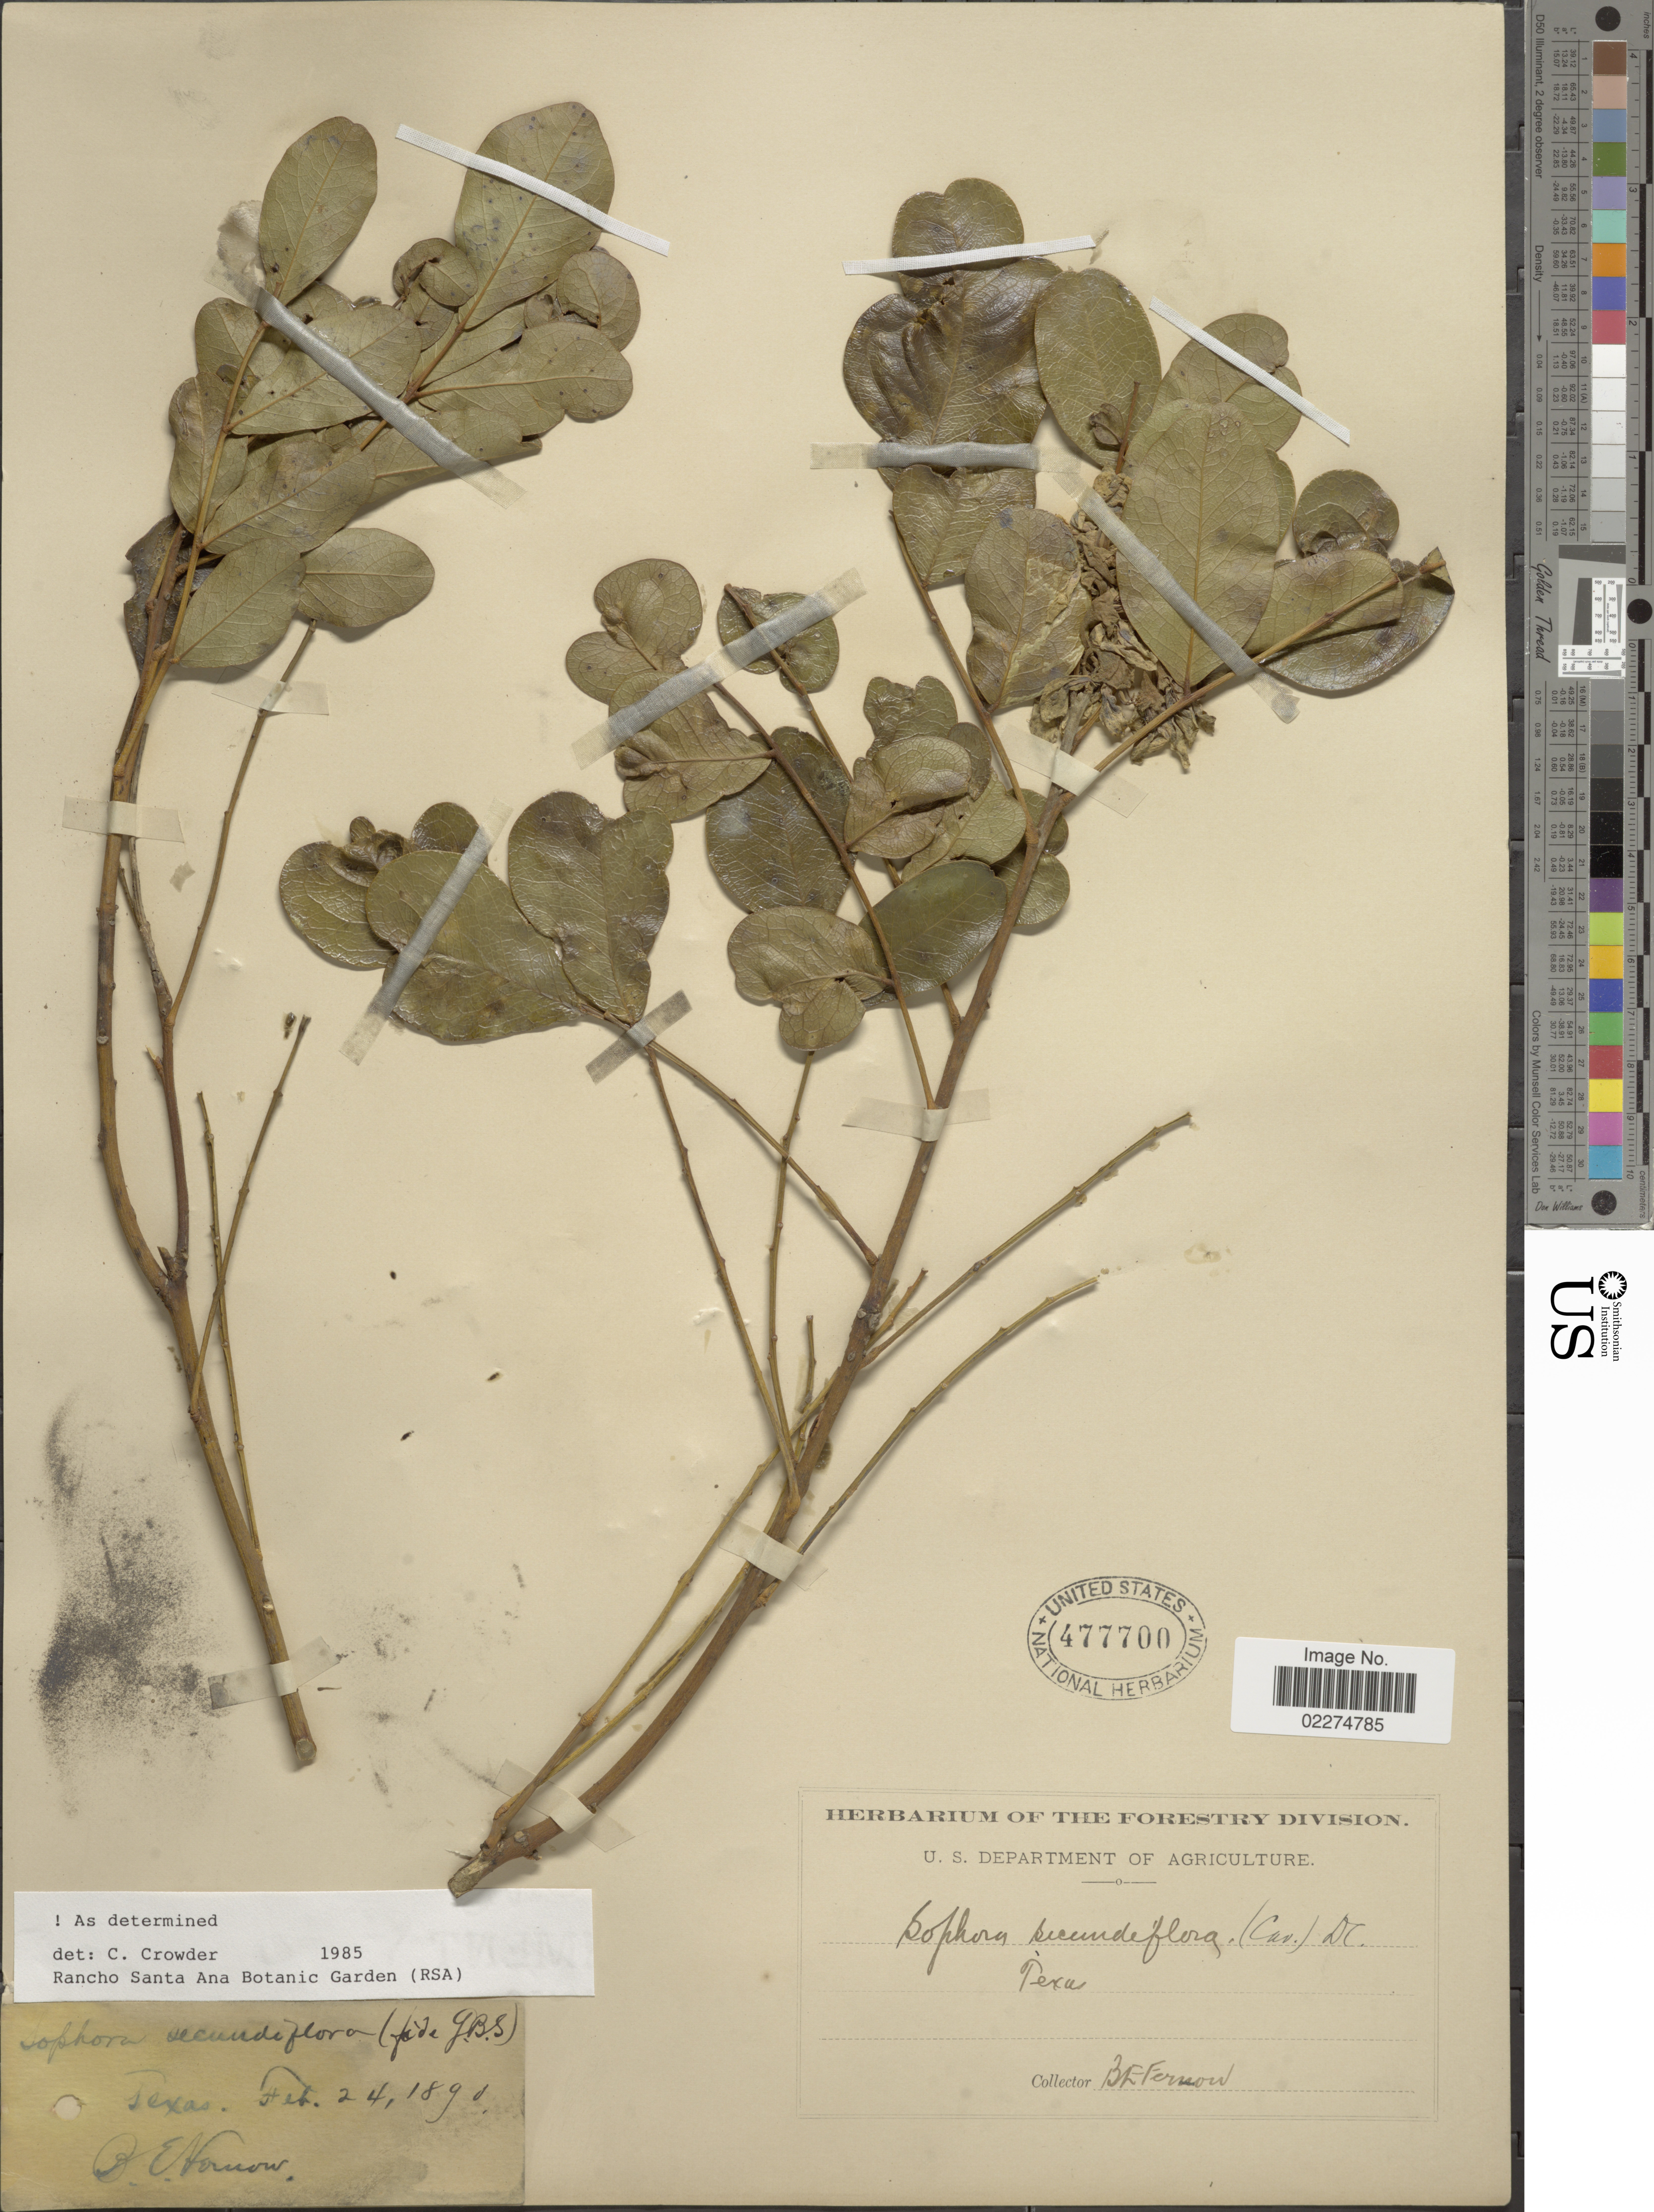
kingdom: Plantae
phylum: Tracheophyta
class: Magnoliopsida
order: Fabales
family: Fabaceae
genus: Dermatophyllum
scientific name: Dermatophyllum secundiflorum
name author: (Ortega) Gandhi & Reveal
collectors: B. Fernow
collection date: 1890-02-24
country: United States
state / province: Texas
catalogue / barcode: US 477700